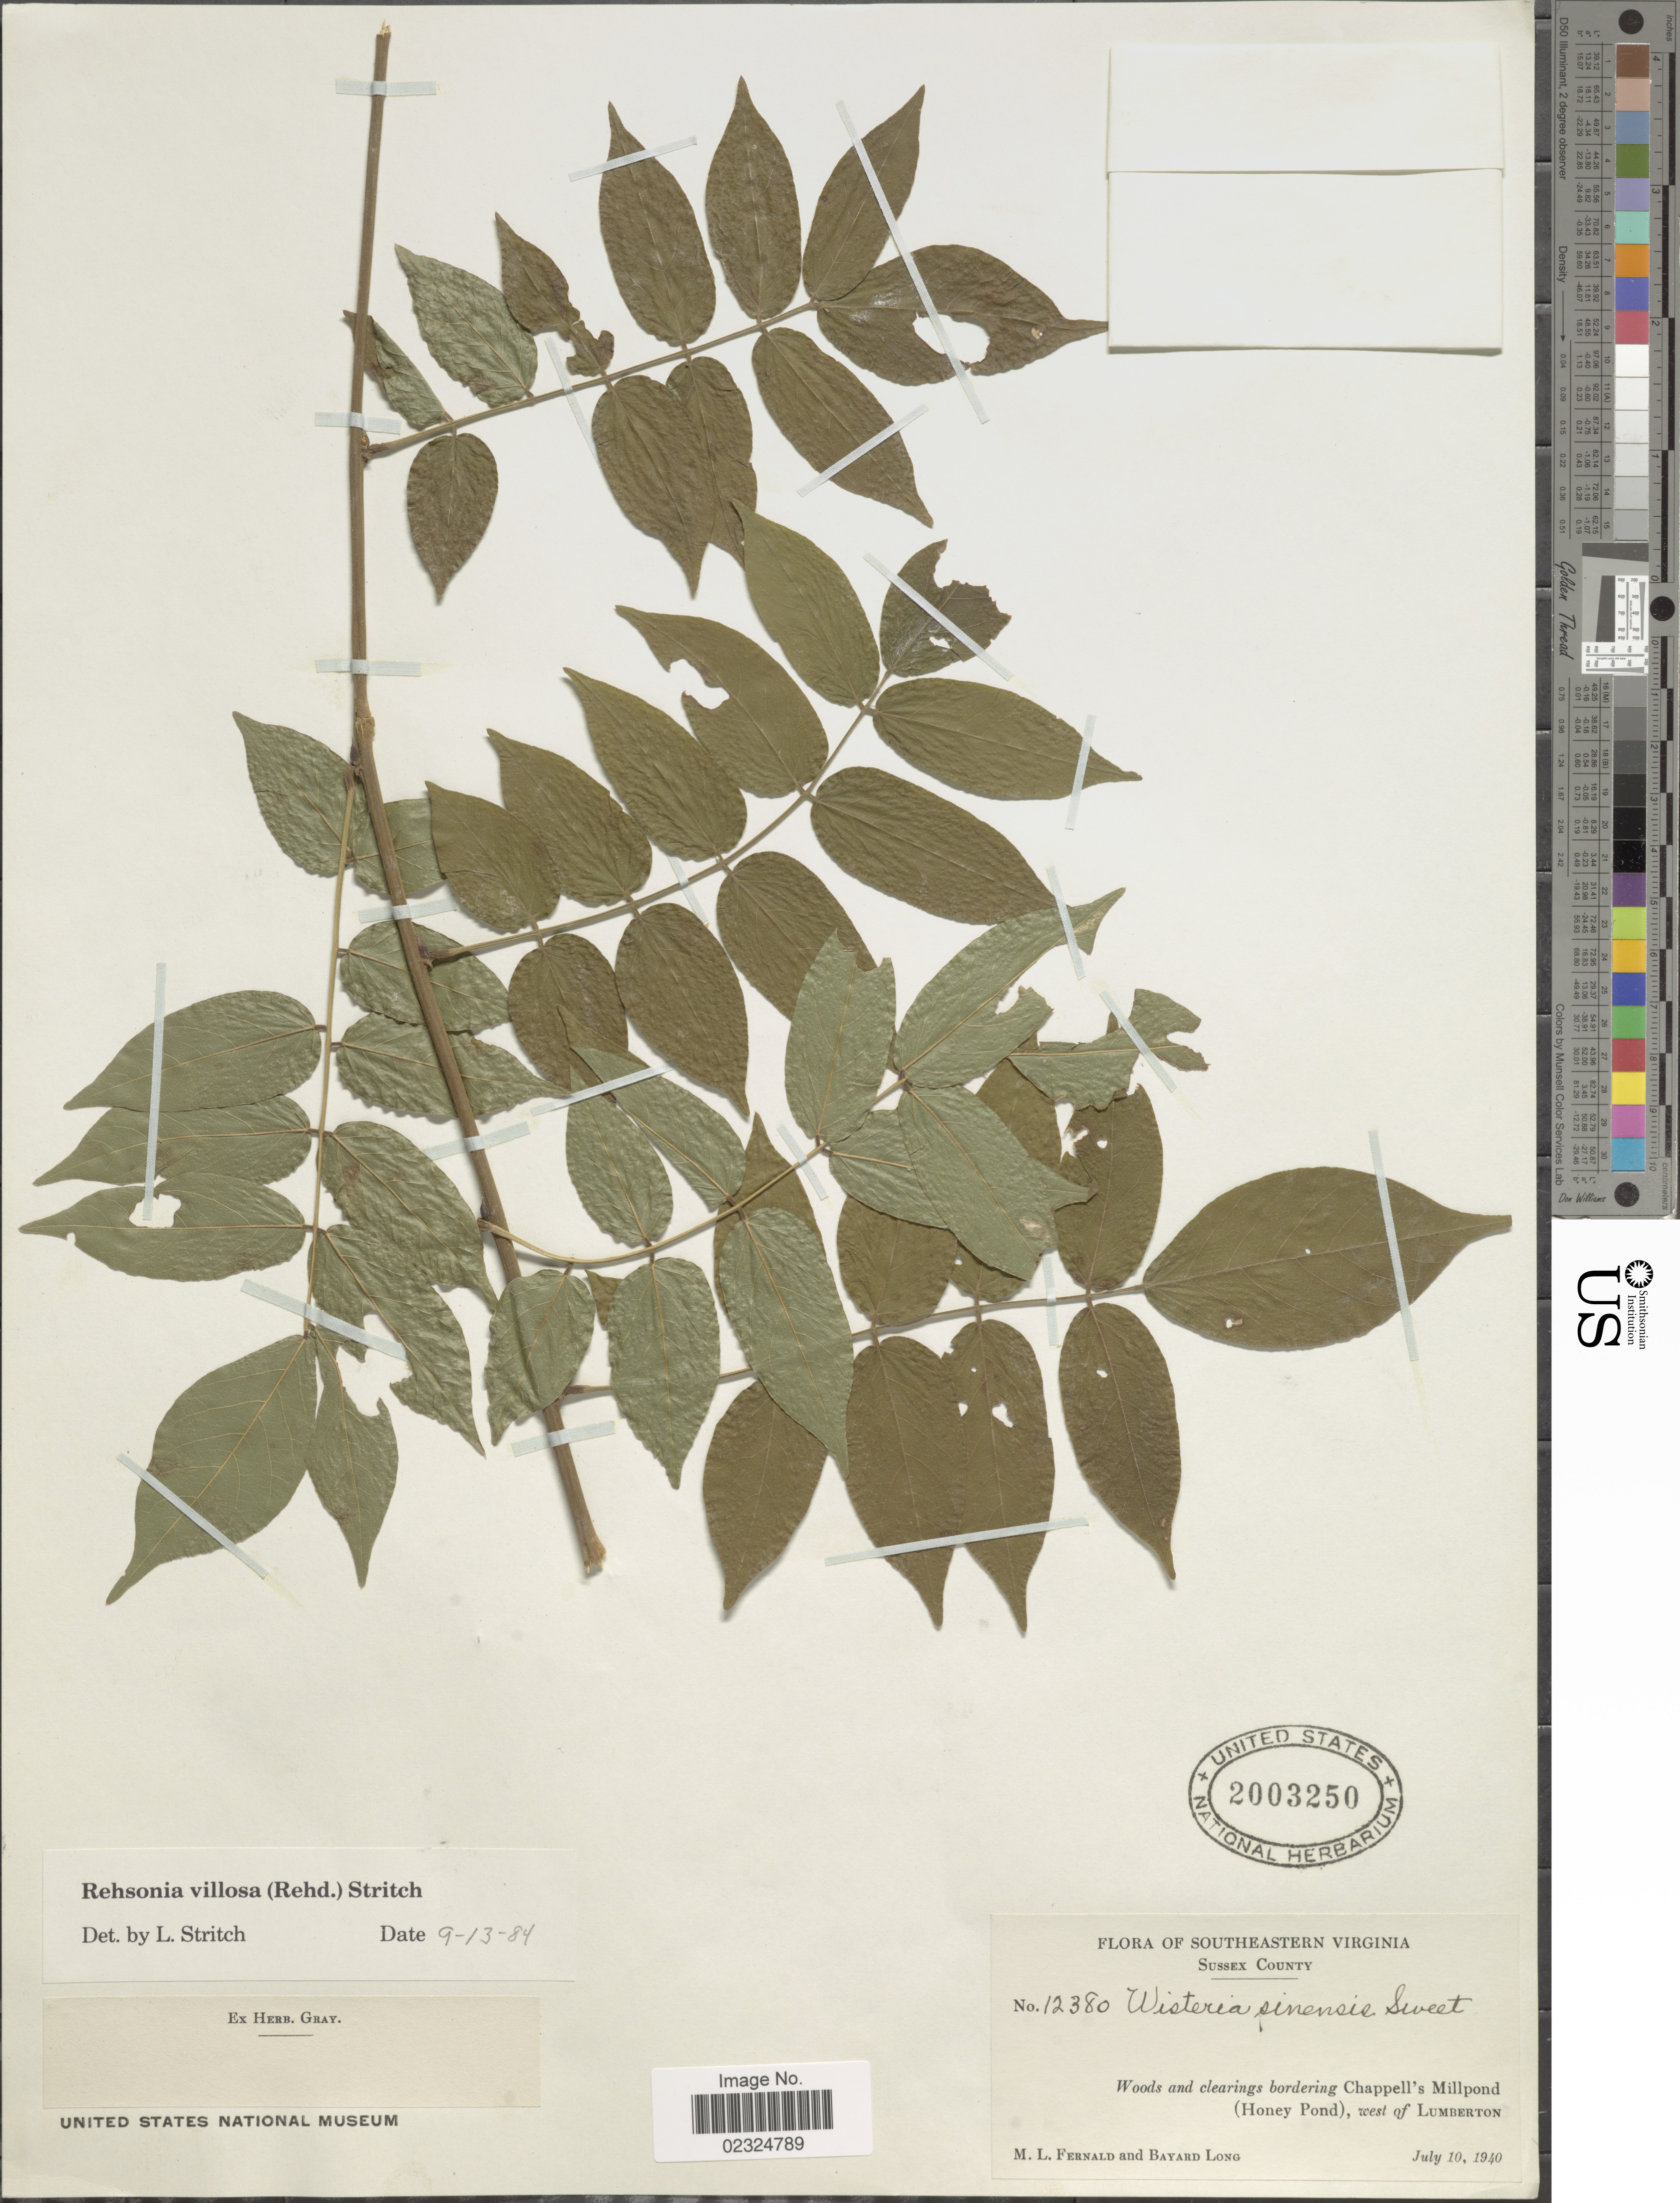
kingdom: Plantae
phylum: Tracheophyta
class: Magnoliopsida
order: Fabales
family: Fabaceae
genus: Wisteria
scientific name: Wisteria villosa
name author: Rehder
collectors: M. L. Fernald & B. Long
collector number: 1380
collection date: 1940-07-10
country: United States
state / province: Virginia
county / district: Sussex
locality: Southeastern Virginia, Sussex County, Bordering Chappell's Millpond (Honey Pond), west of Lumberton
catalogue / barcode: US 2003250